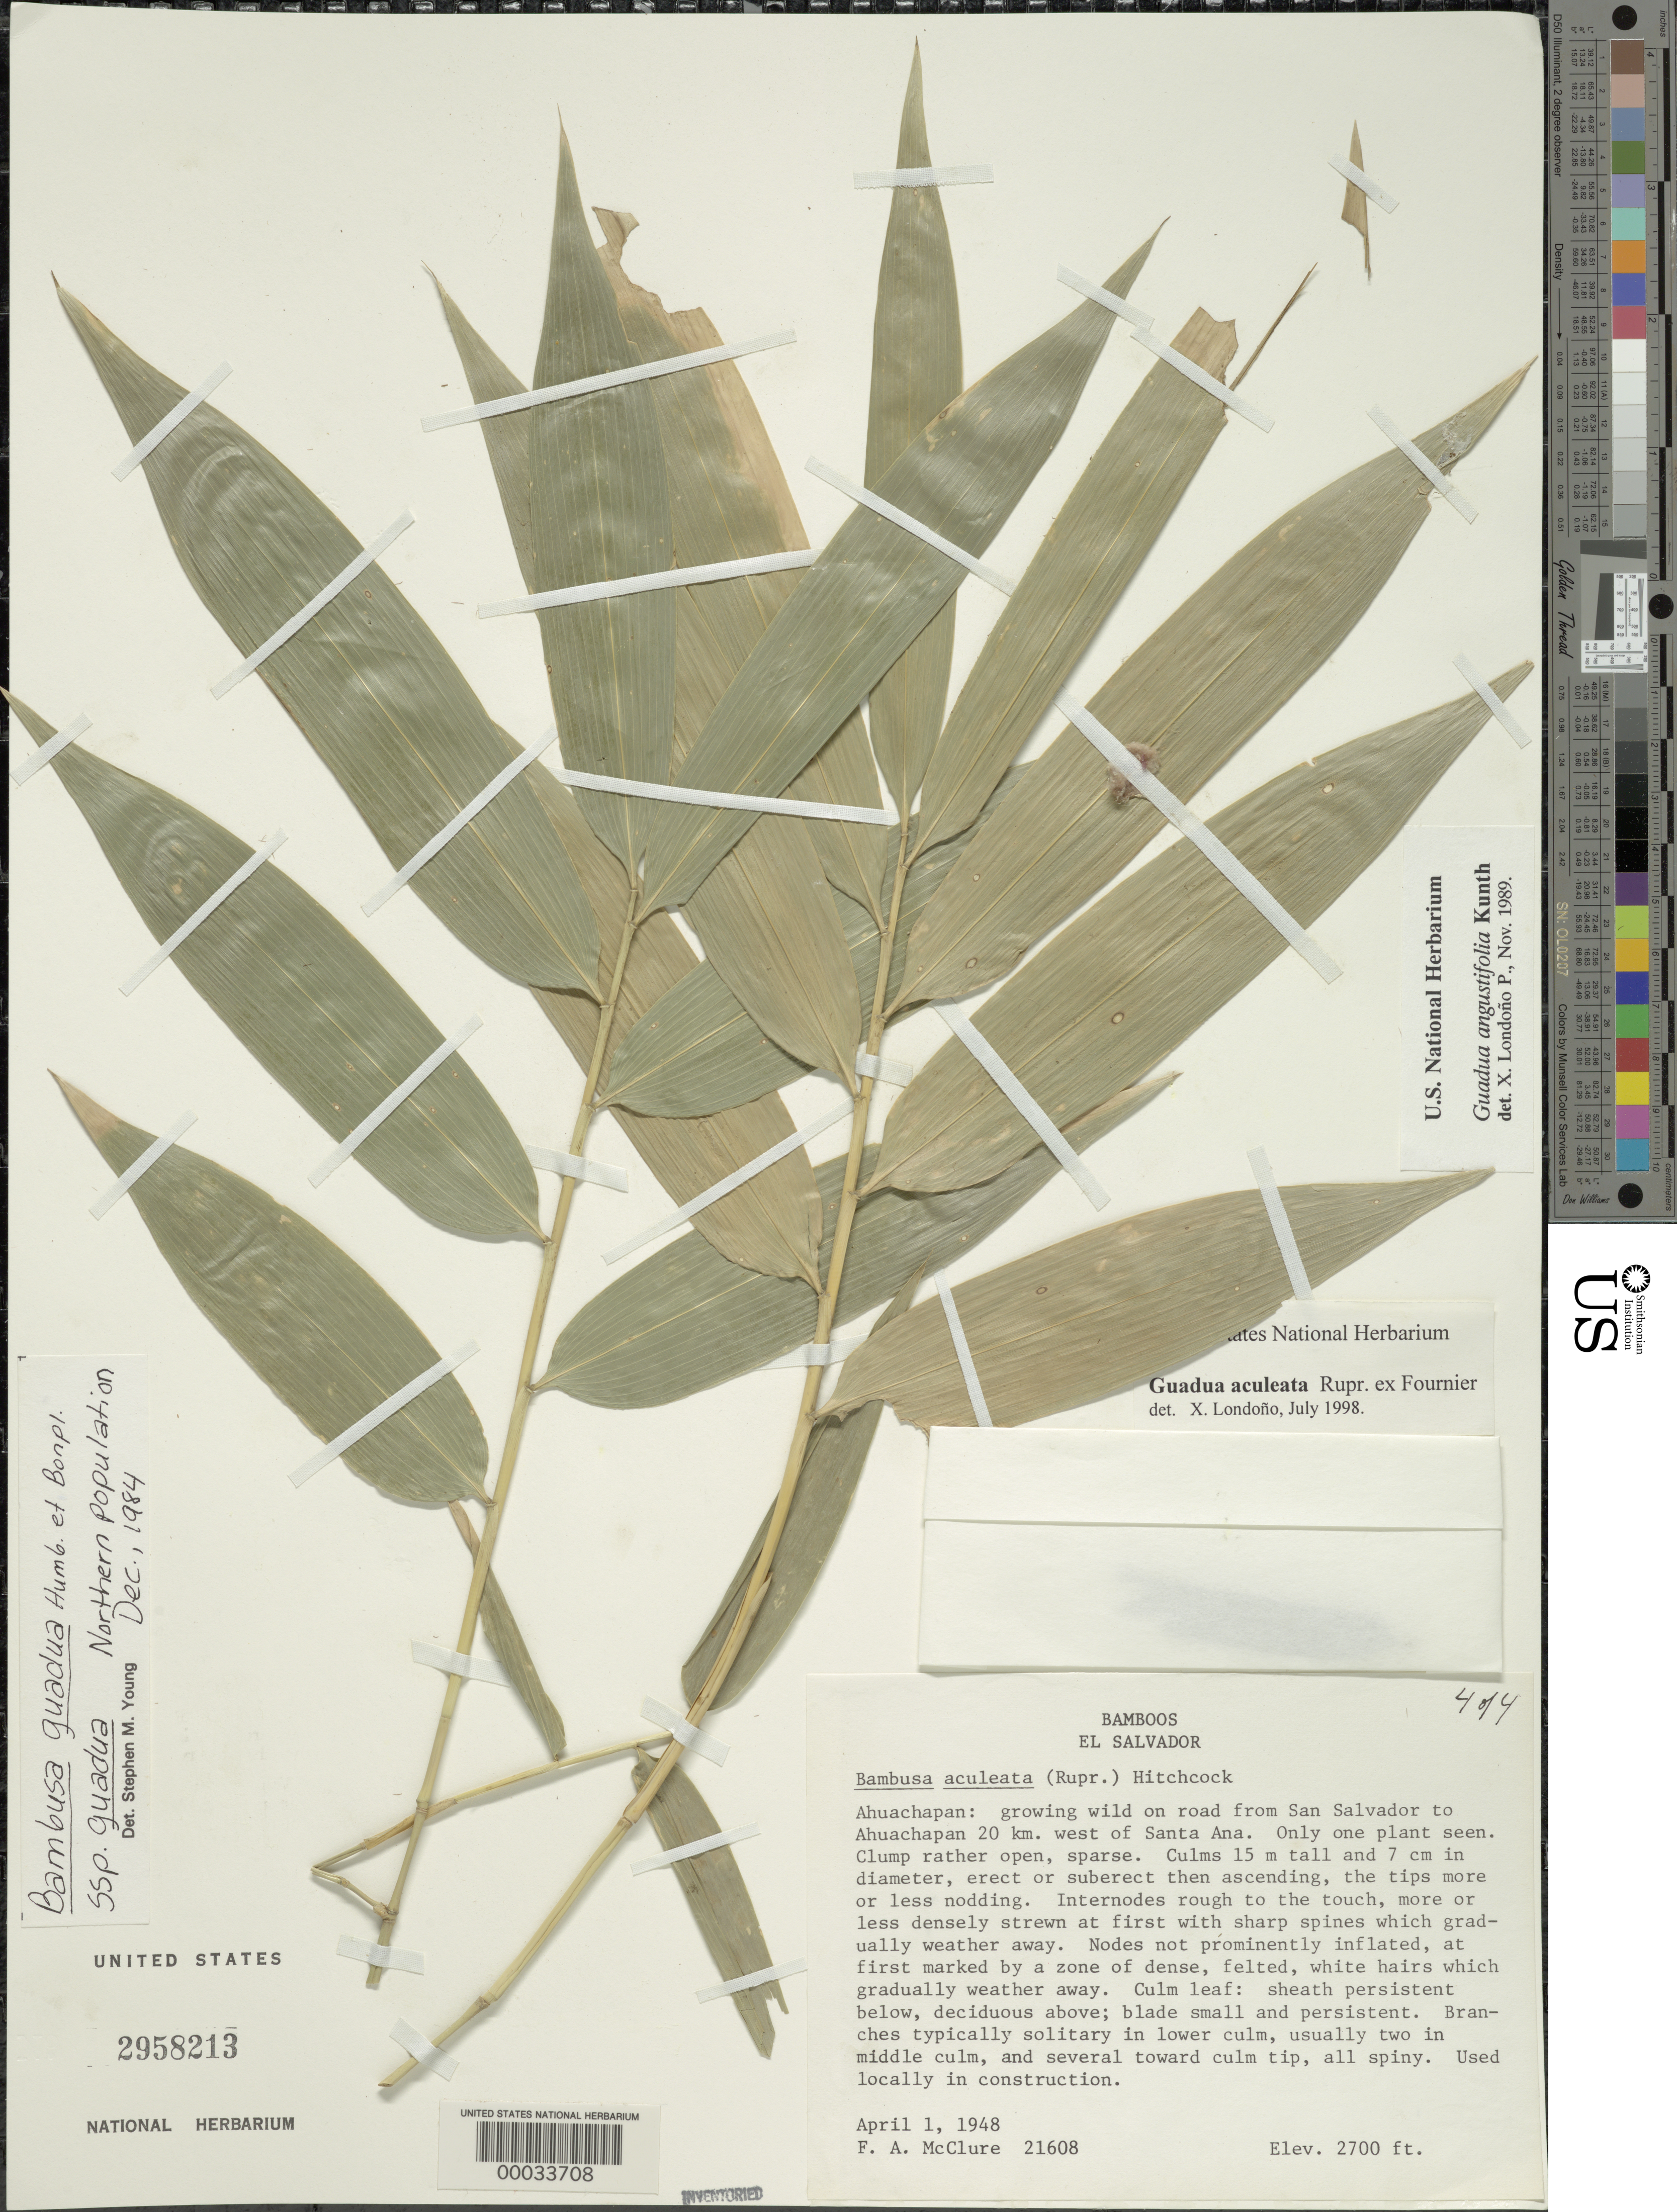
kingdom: Plantae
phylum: Tracheophyta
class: Liliopsida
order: Poales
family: Poaceae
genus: Guadua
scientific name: Guadua aculeata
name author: Rupr. ex E. Fourn.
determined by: Londoño, X., (TULV), Jardin Botanico "Juan Maria Cespedes"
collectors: F. A. McClure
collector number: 21608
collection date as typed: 01 Apr 1948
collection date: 1948-04-01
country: El Salvador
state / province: Ahuachapán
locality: Ahuachapan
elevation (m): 824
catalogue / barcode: US 2958213